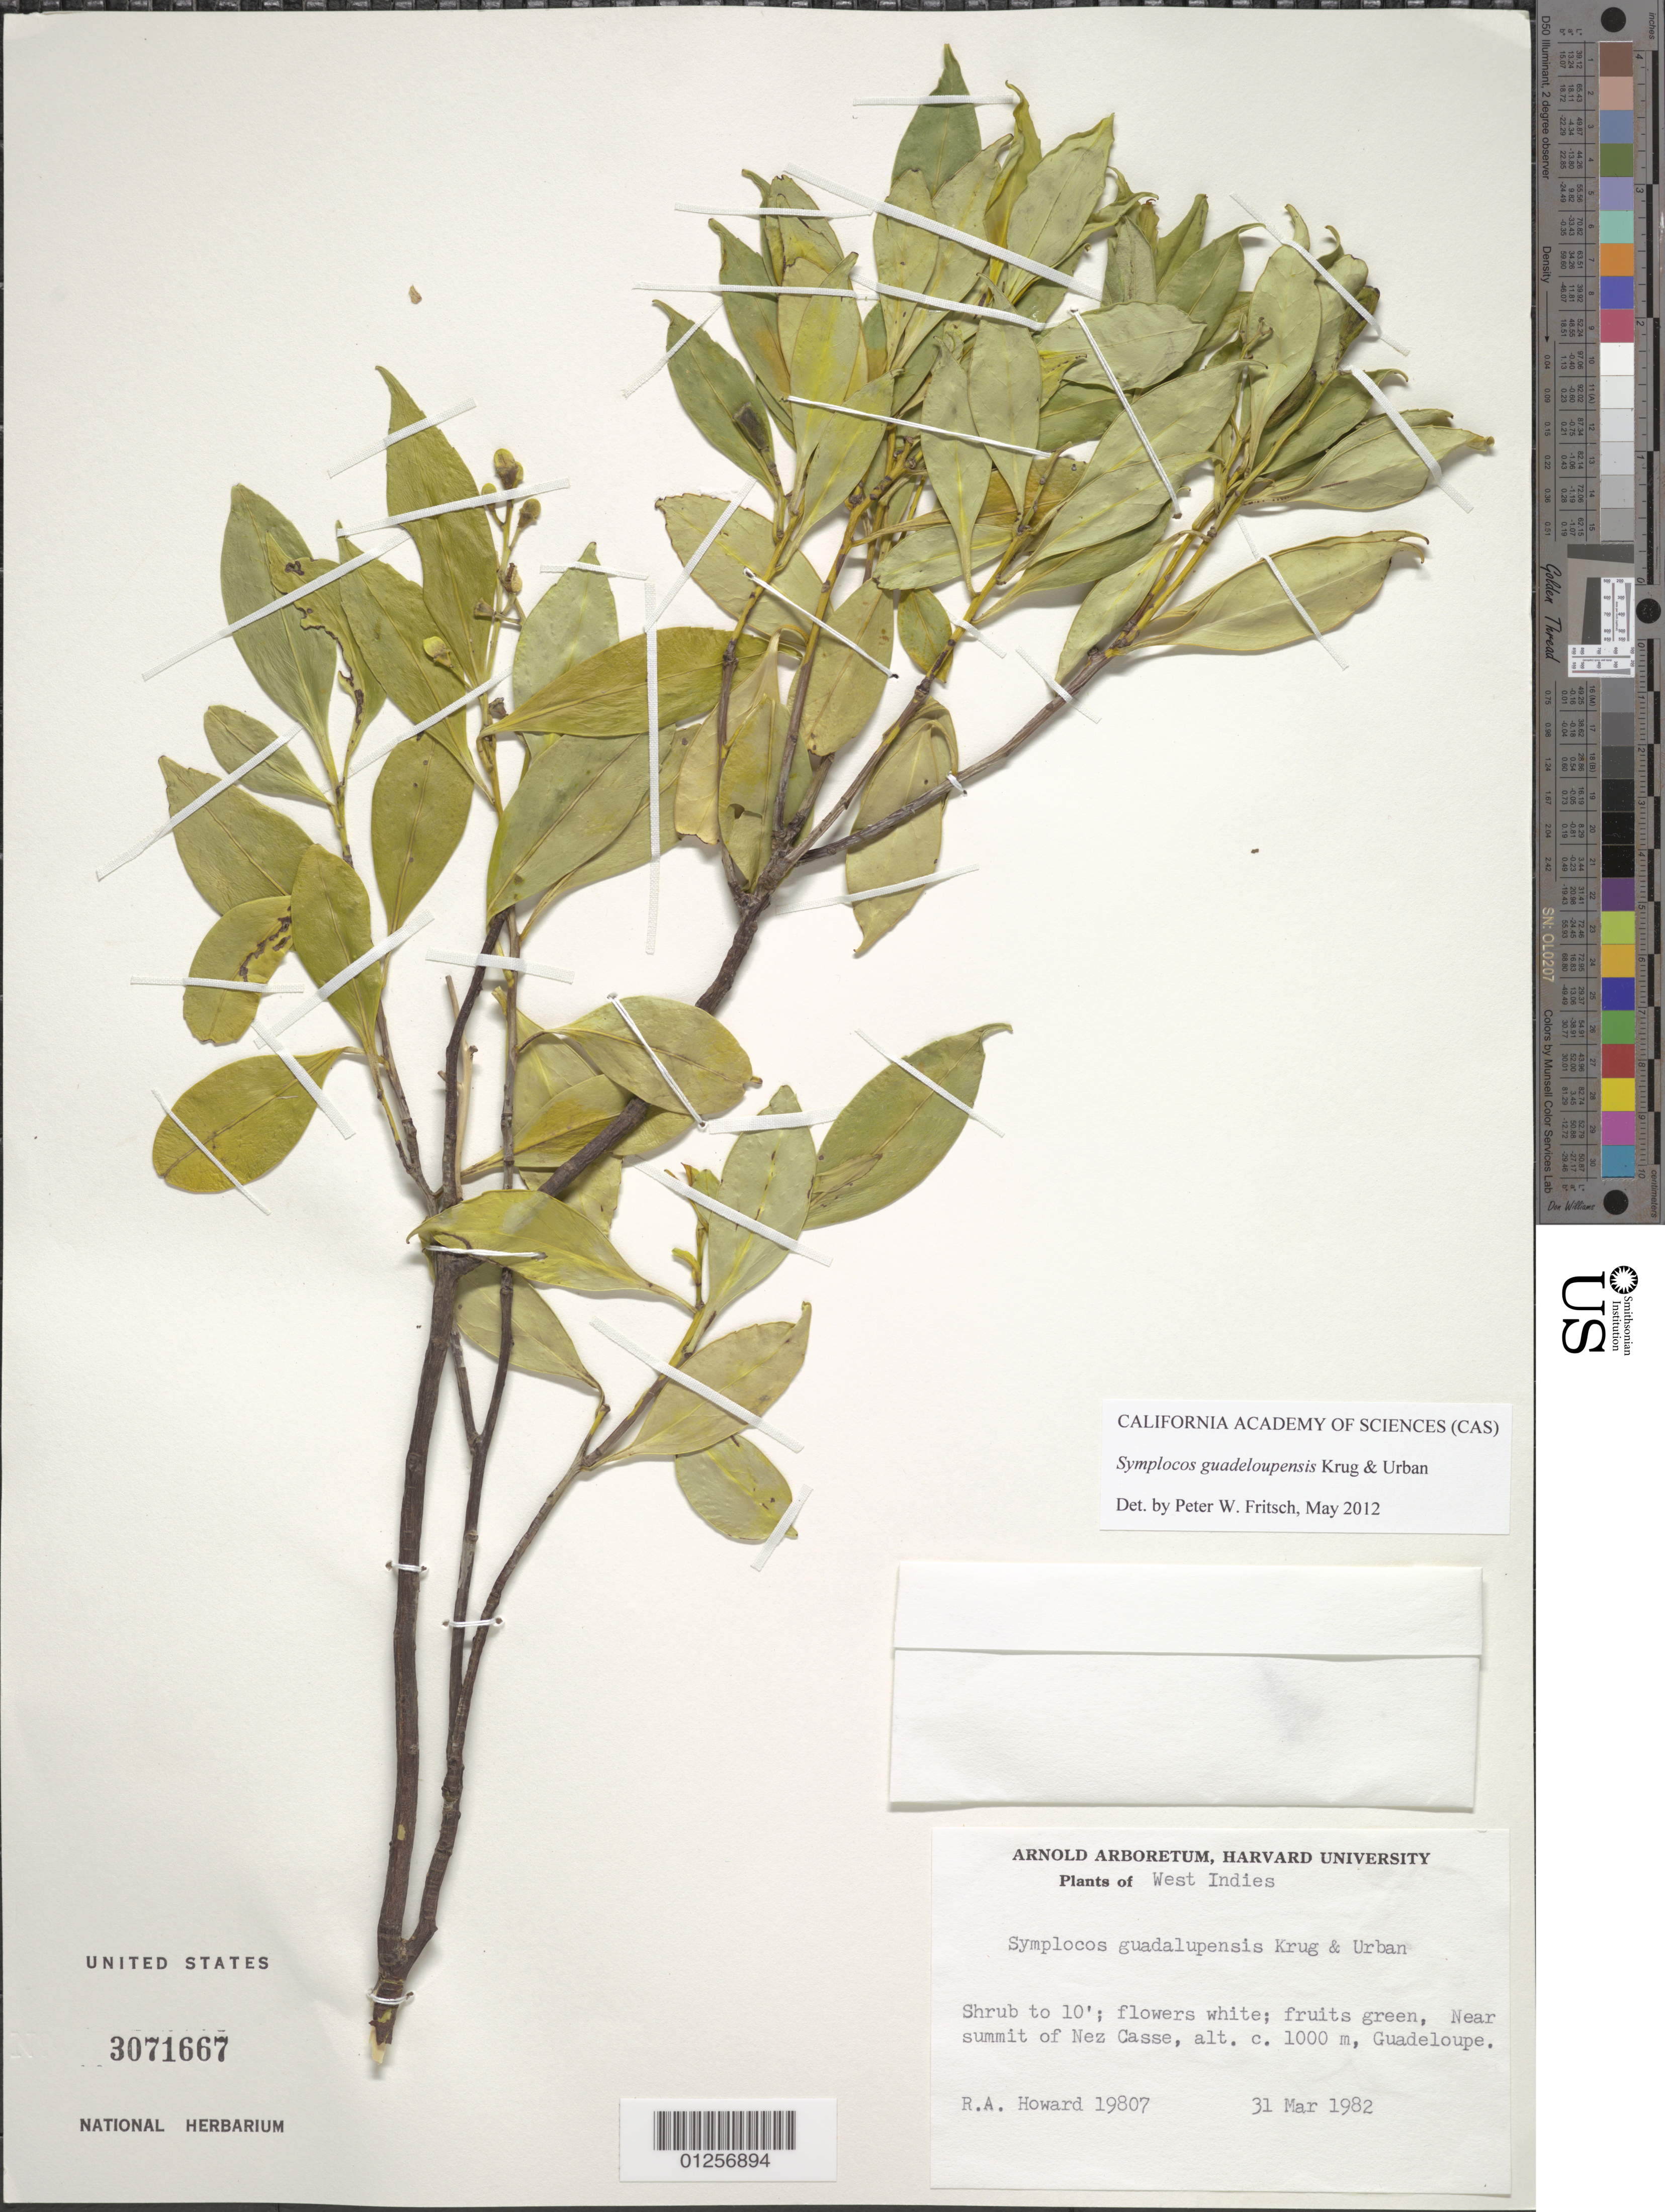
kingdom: Plantae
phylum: Tracheophyta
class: Magnoliopsida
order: Ericales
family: Symplocaceae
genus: Symplocos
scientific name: Symplocos guadeloupensis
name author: Krug & Urb.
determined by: Fritsch, Peter W.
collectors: R. A. Howard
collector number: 19807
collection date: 1982-03-31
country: Guadeloupe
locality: Nez Casse, near summit.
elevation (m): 1000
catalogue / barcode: US 3071667